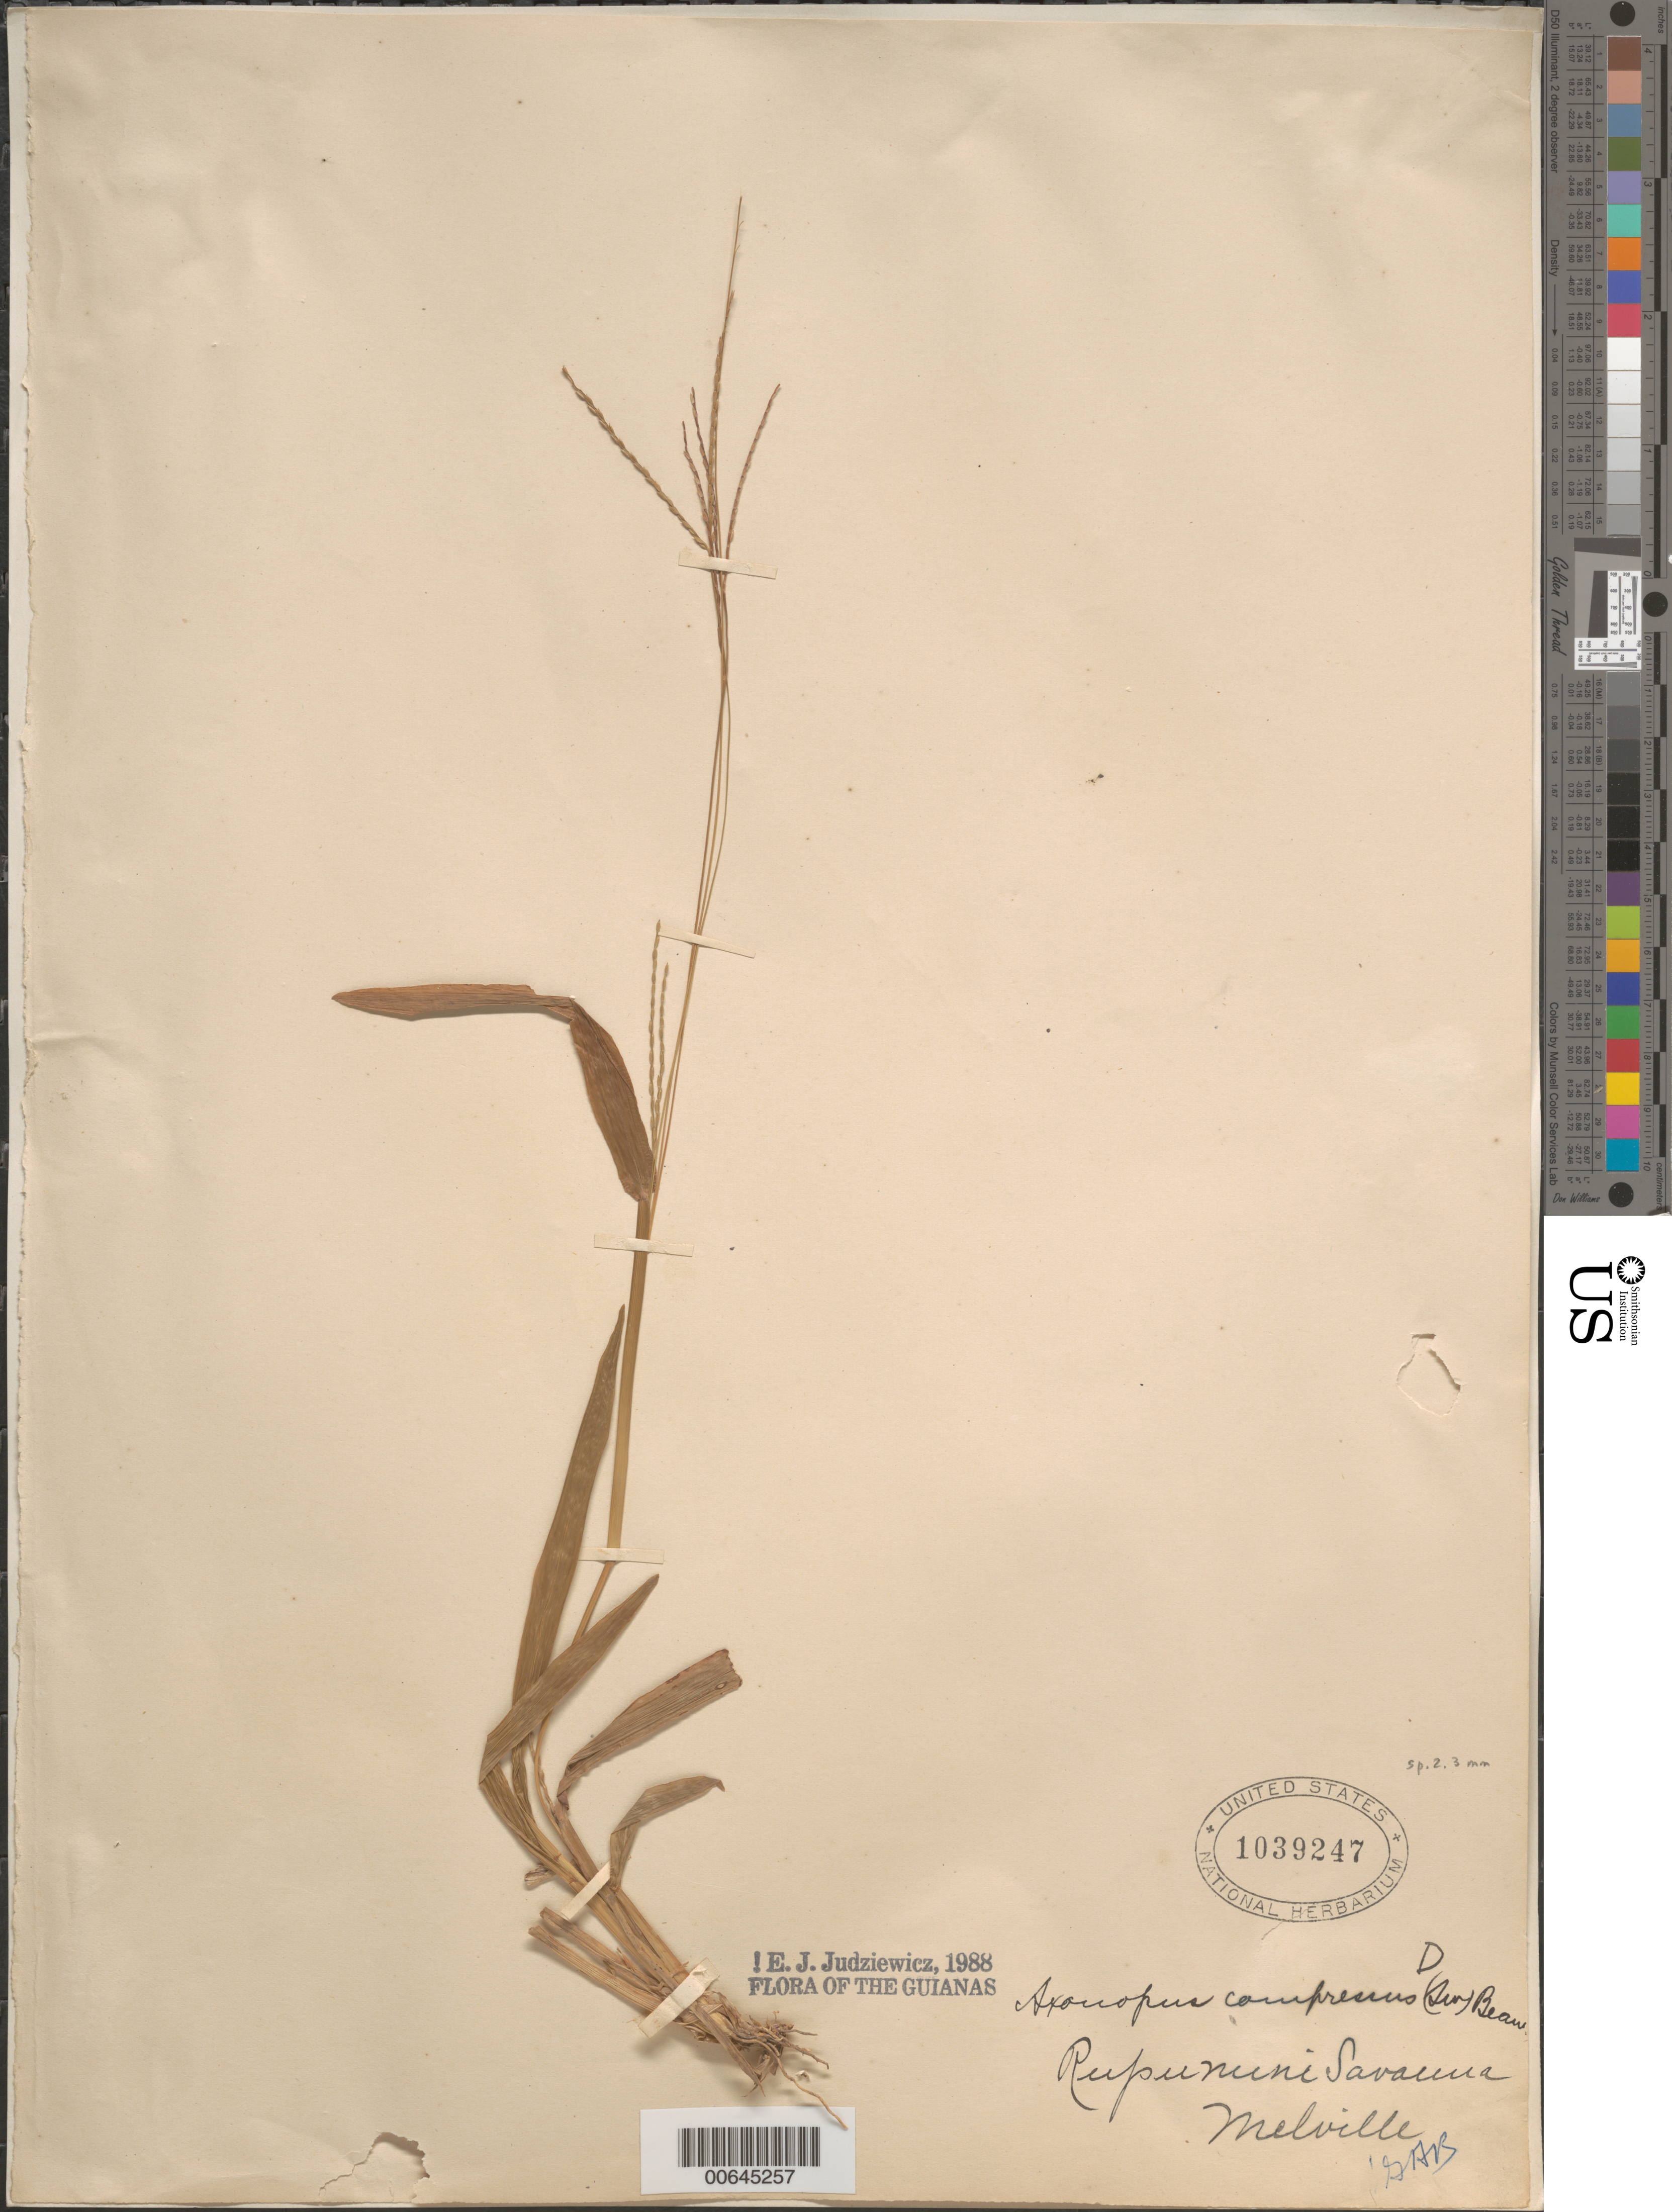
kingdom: Plantae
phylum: Tracheophyta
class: Liliopsida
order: Poales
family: Poaceae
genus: Axonopus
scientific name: Axonopus compressus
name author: (Sw.) P. Beauv.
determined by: Judziewicz, E. J.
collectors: H. Melville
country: Guyana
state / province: U. Takutu-U. Essequibo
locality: Rupununi Savanna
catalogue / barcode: US 1039247